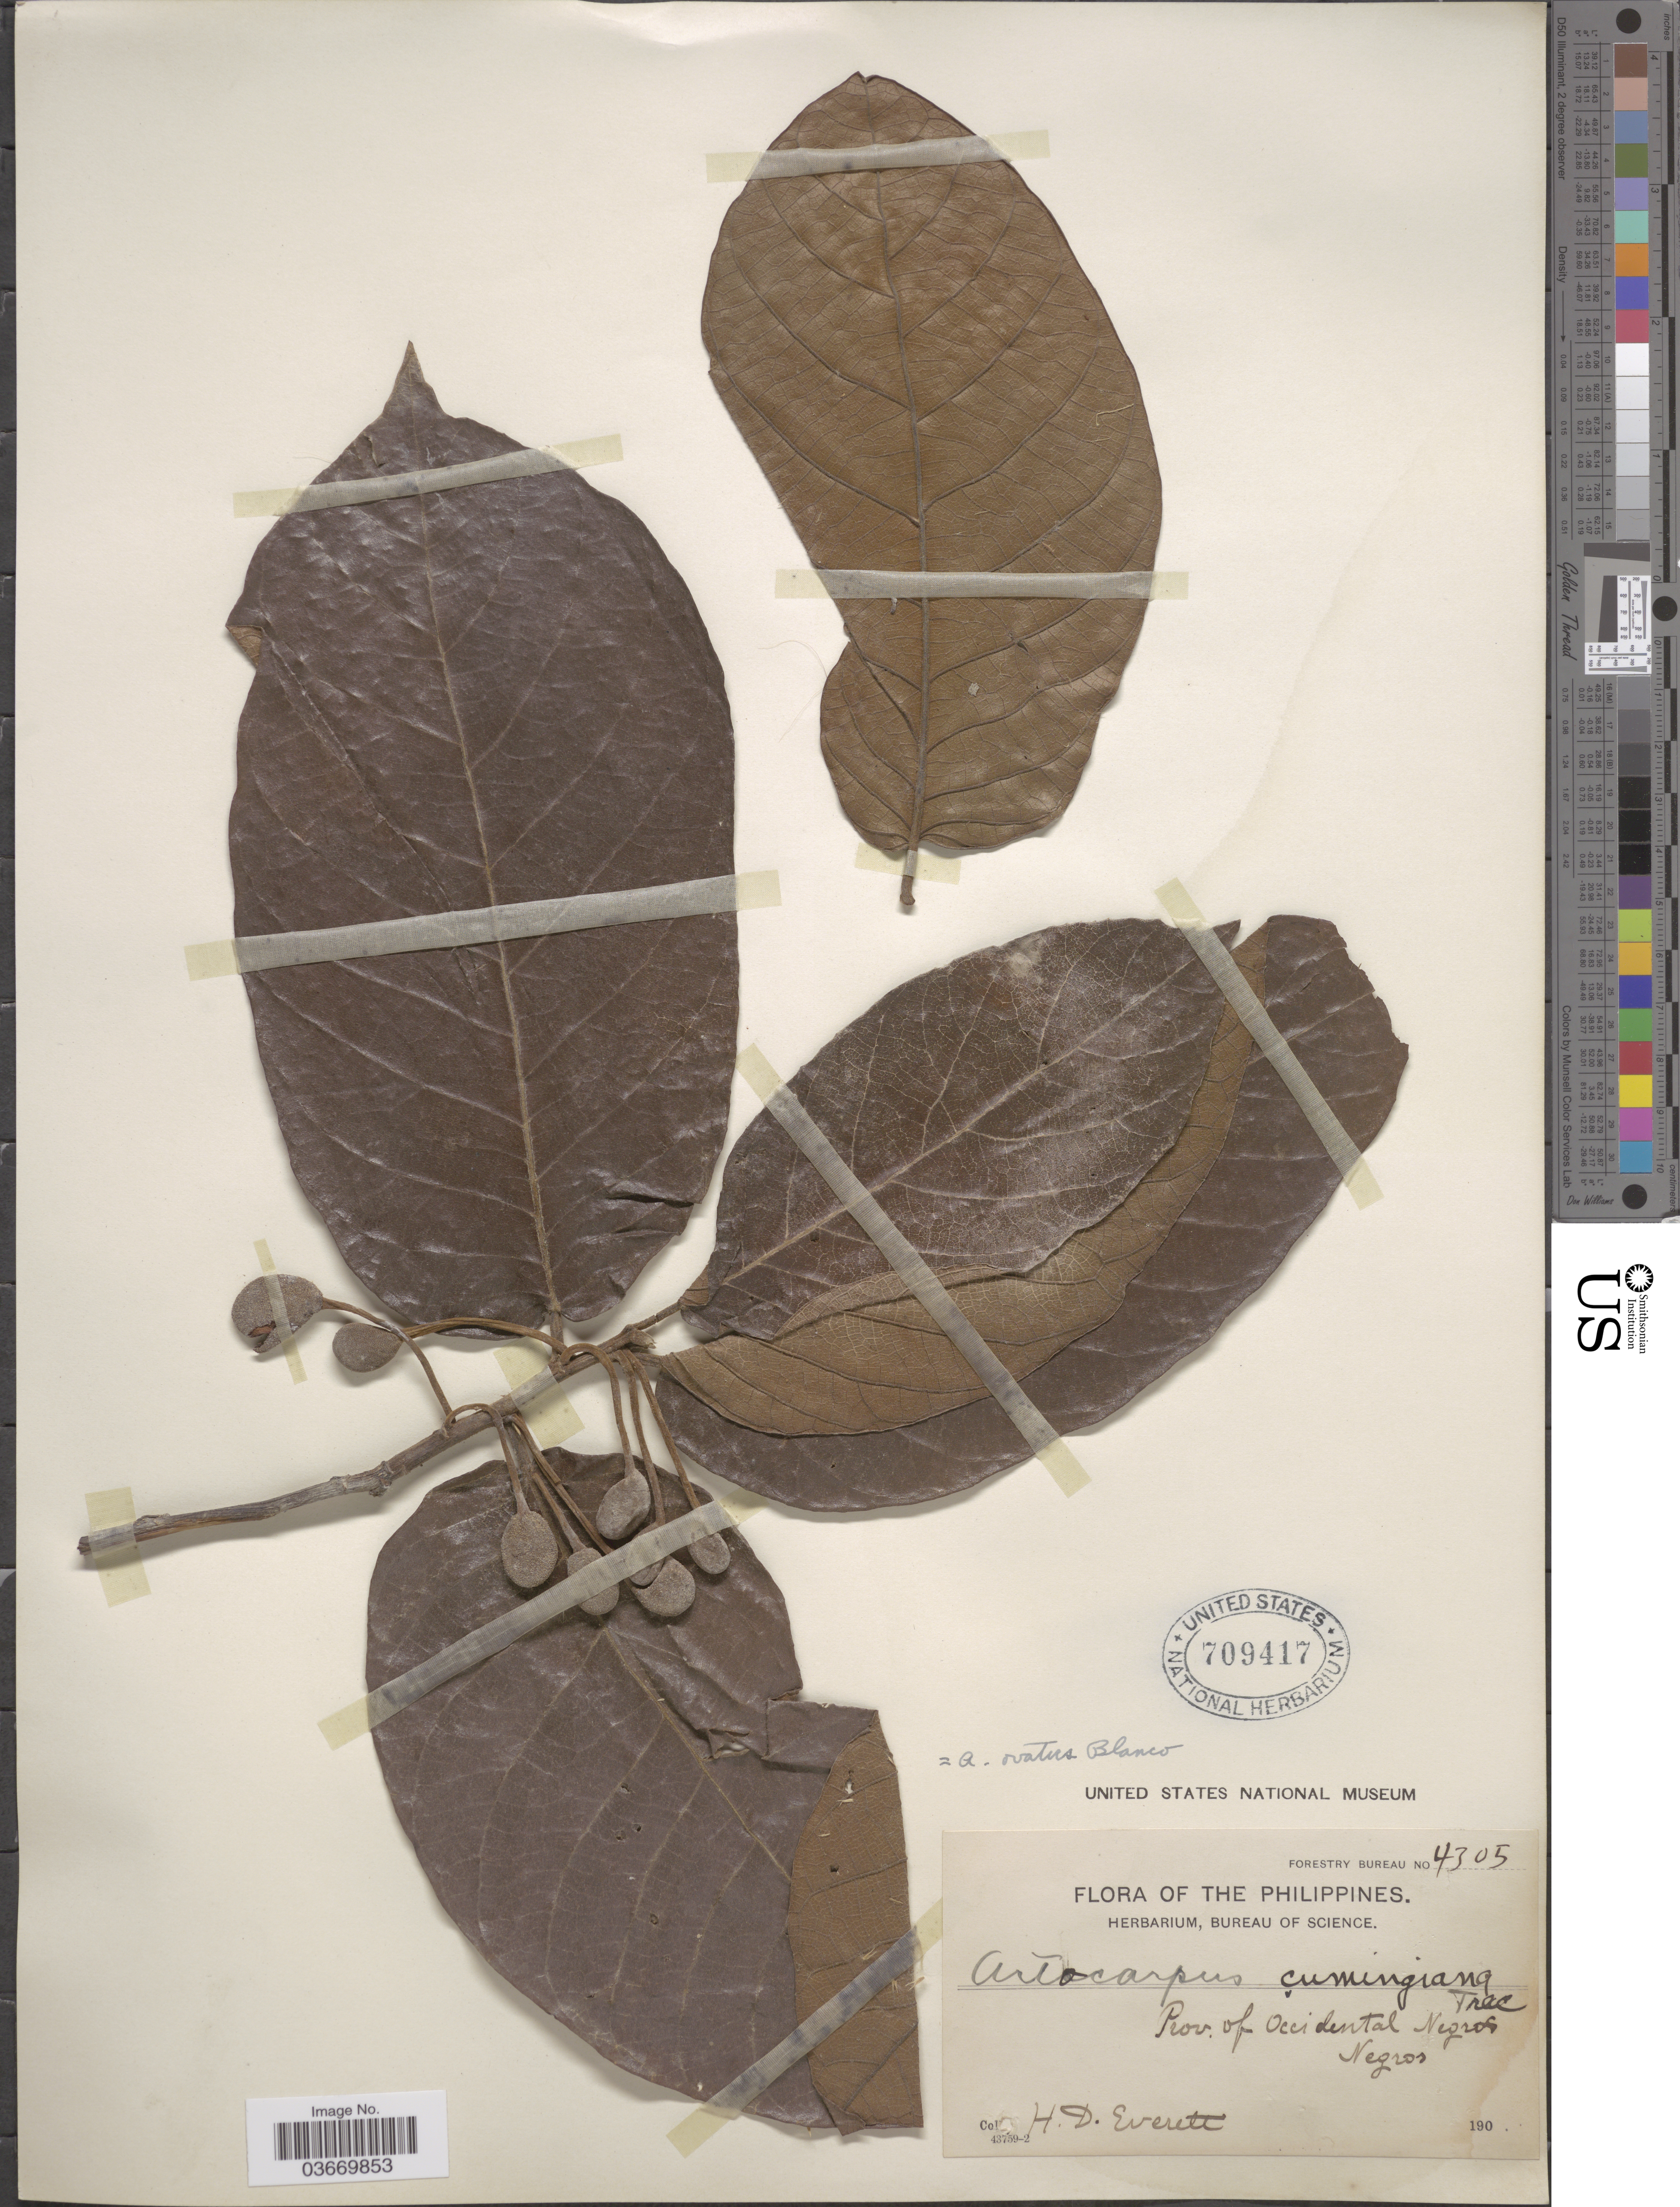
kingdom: Plantae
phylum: Tracheophyta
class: Magnoliopsida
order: Rosales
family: Moraceae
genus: Artocarpus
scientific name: Artocarpus ovatus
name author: Blanco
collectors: H. Everett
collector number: Forestry Bureau 4305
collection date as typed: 190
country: Philippines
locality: Prov. of Occidental Negros, Negros.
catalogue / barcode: US 709417